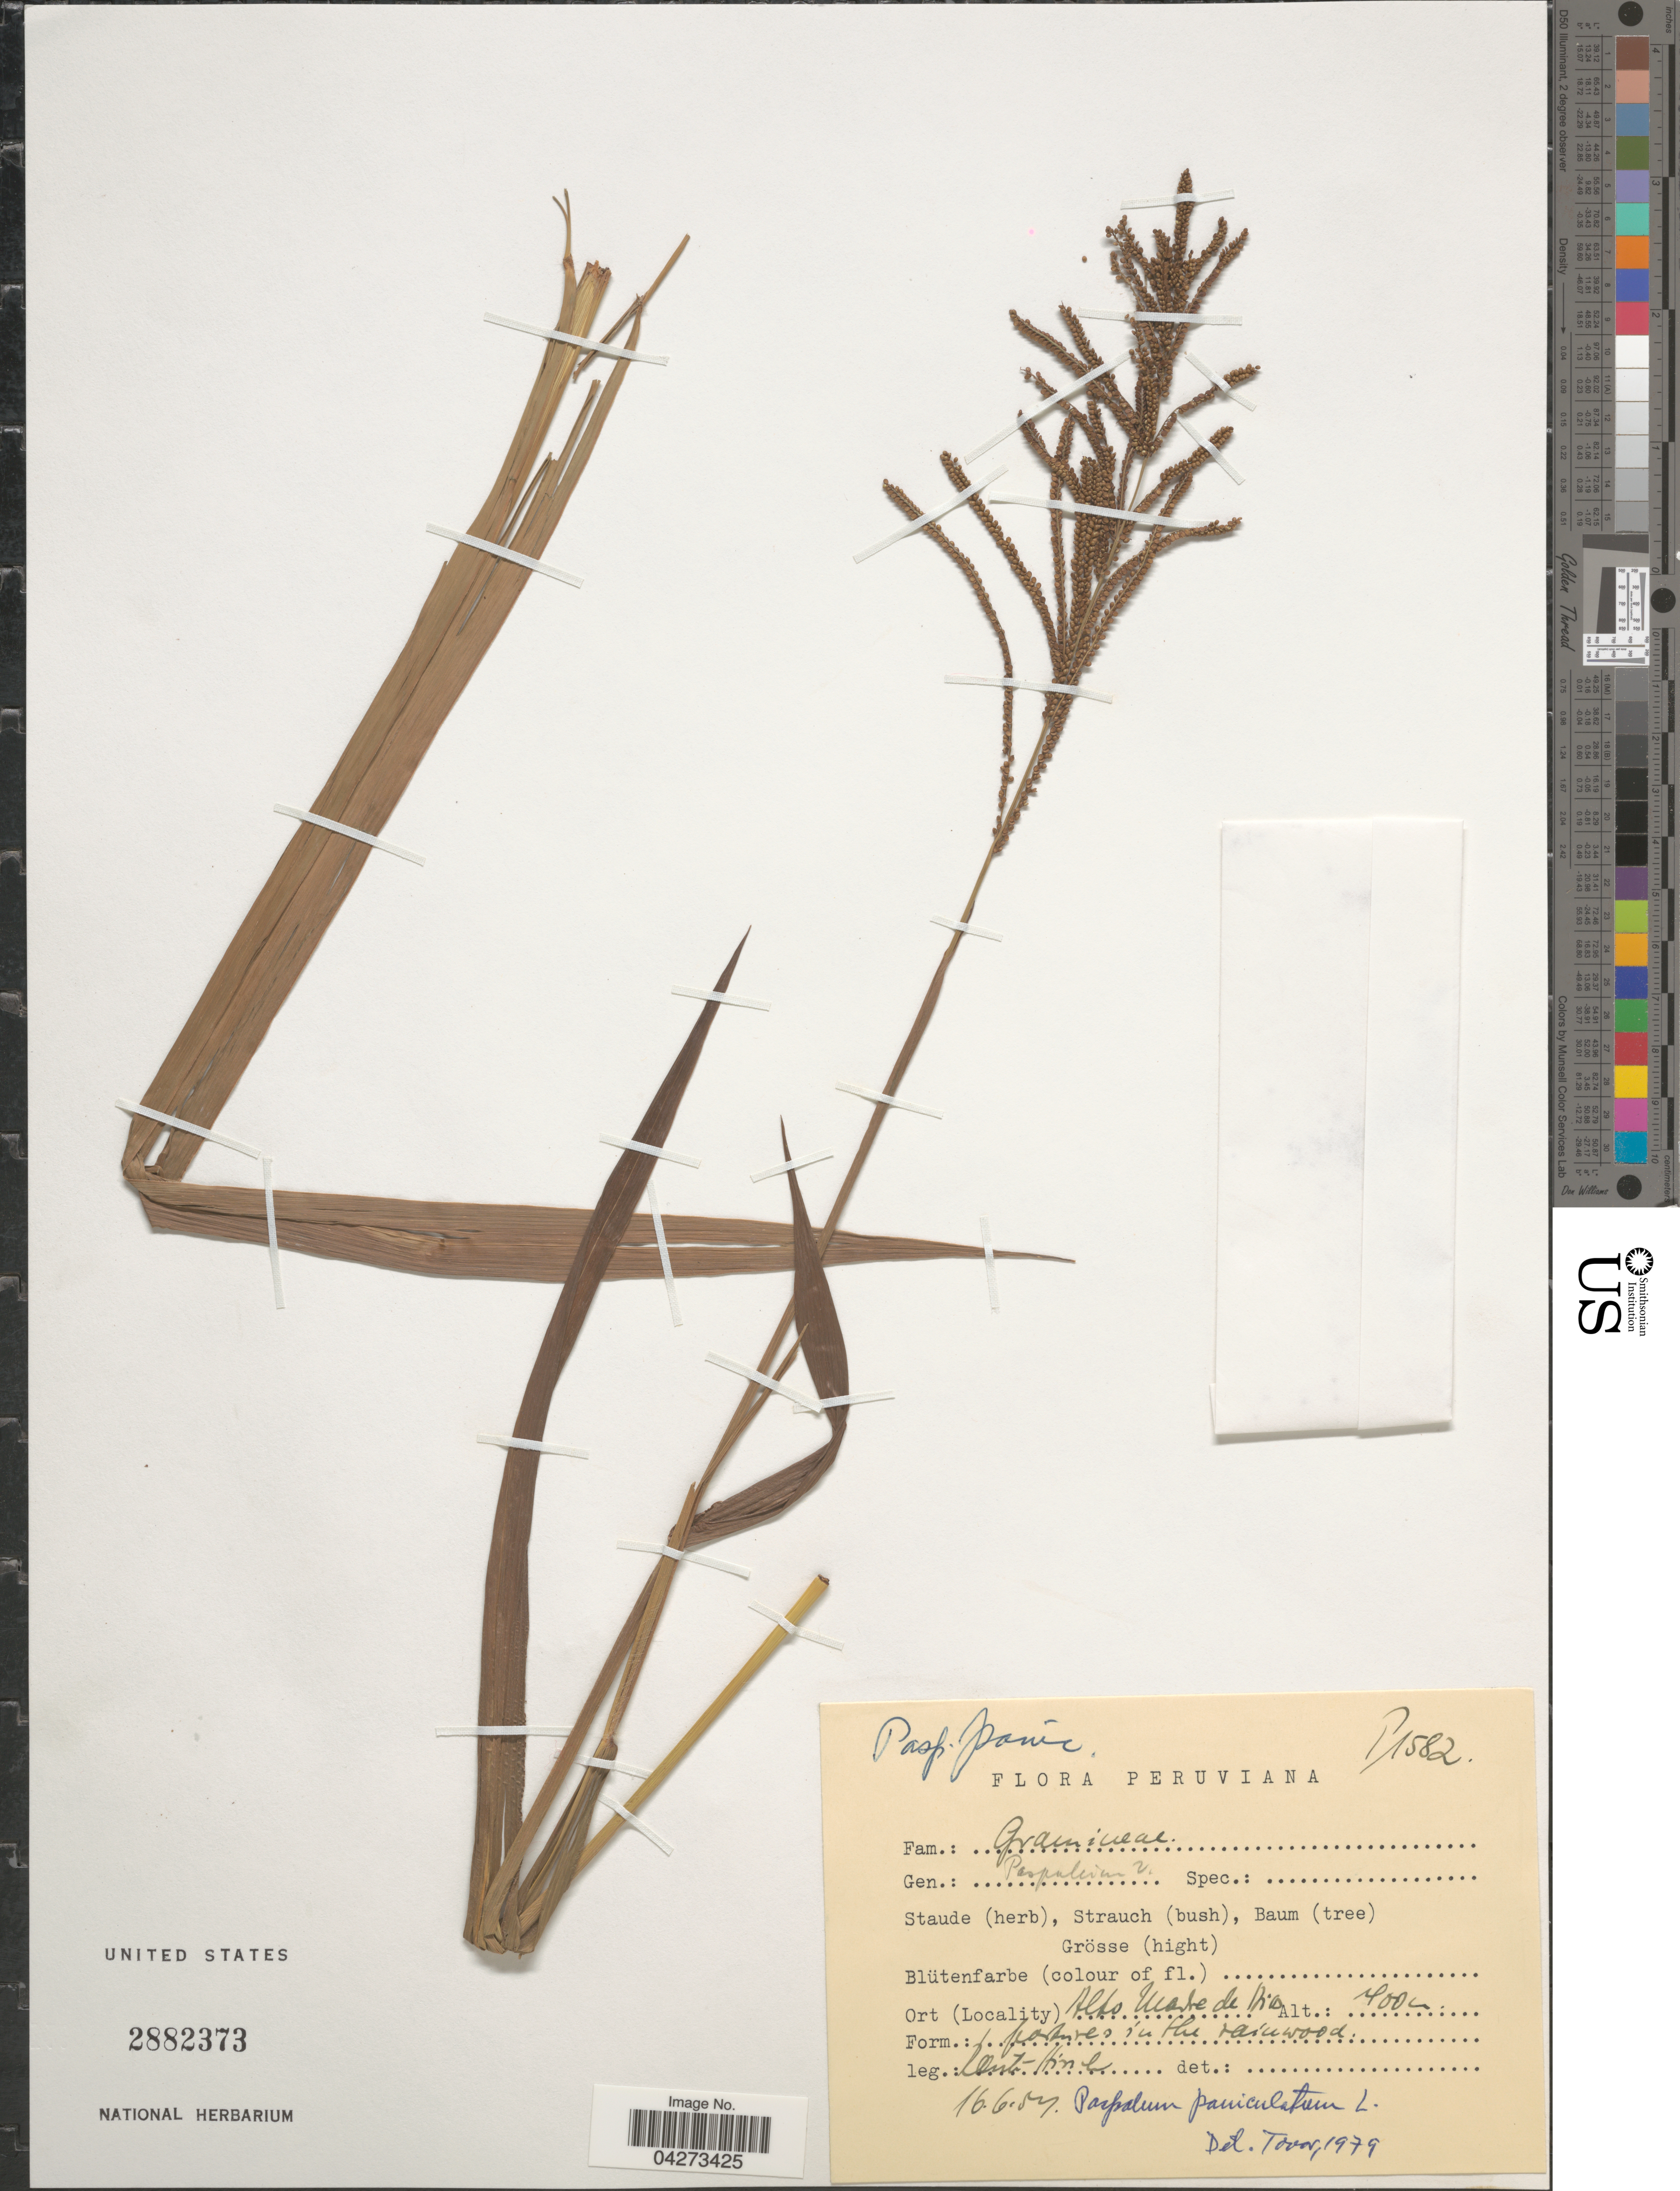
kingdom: Plantae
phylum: Tracheophyta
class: Liliopsida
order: Poales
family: Poaceae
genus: Paspalum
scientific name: Paspalum paniculatum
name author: L.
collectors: W. Rauh & G. Hirsch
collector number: P1582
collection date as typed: Transcribed d/m/y: 16/6/54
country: Peru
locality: Peruviana. Alto Madre De Dios.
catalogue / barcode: US 2882373